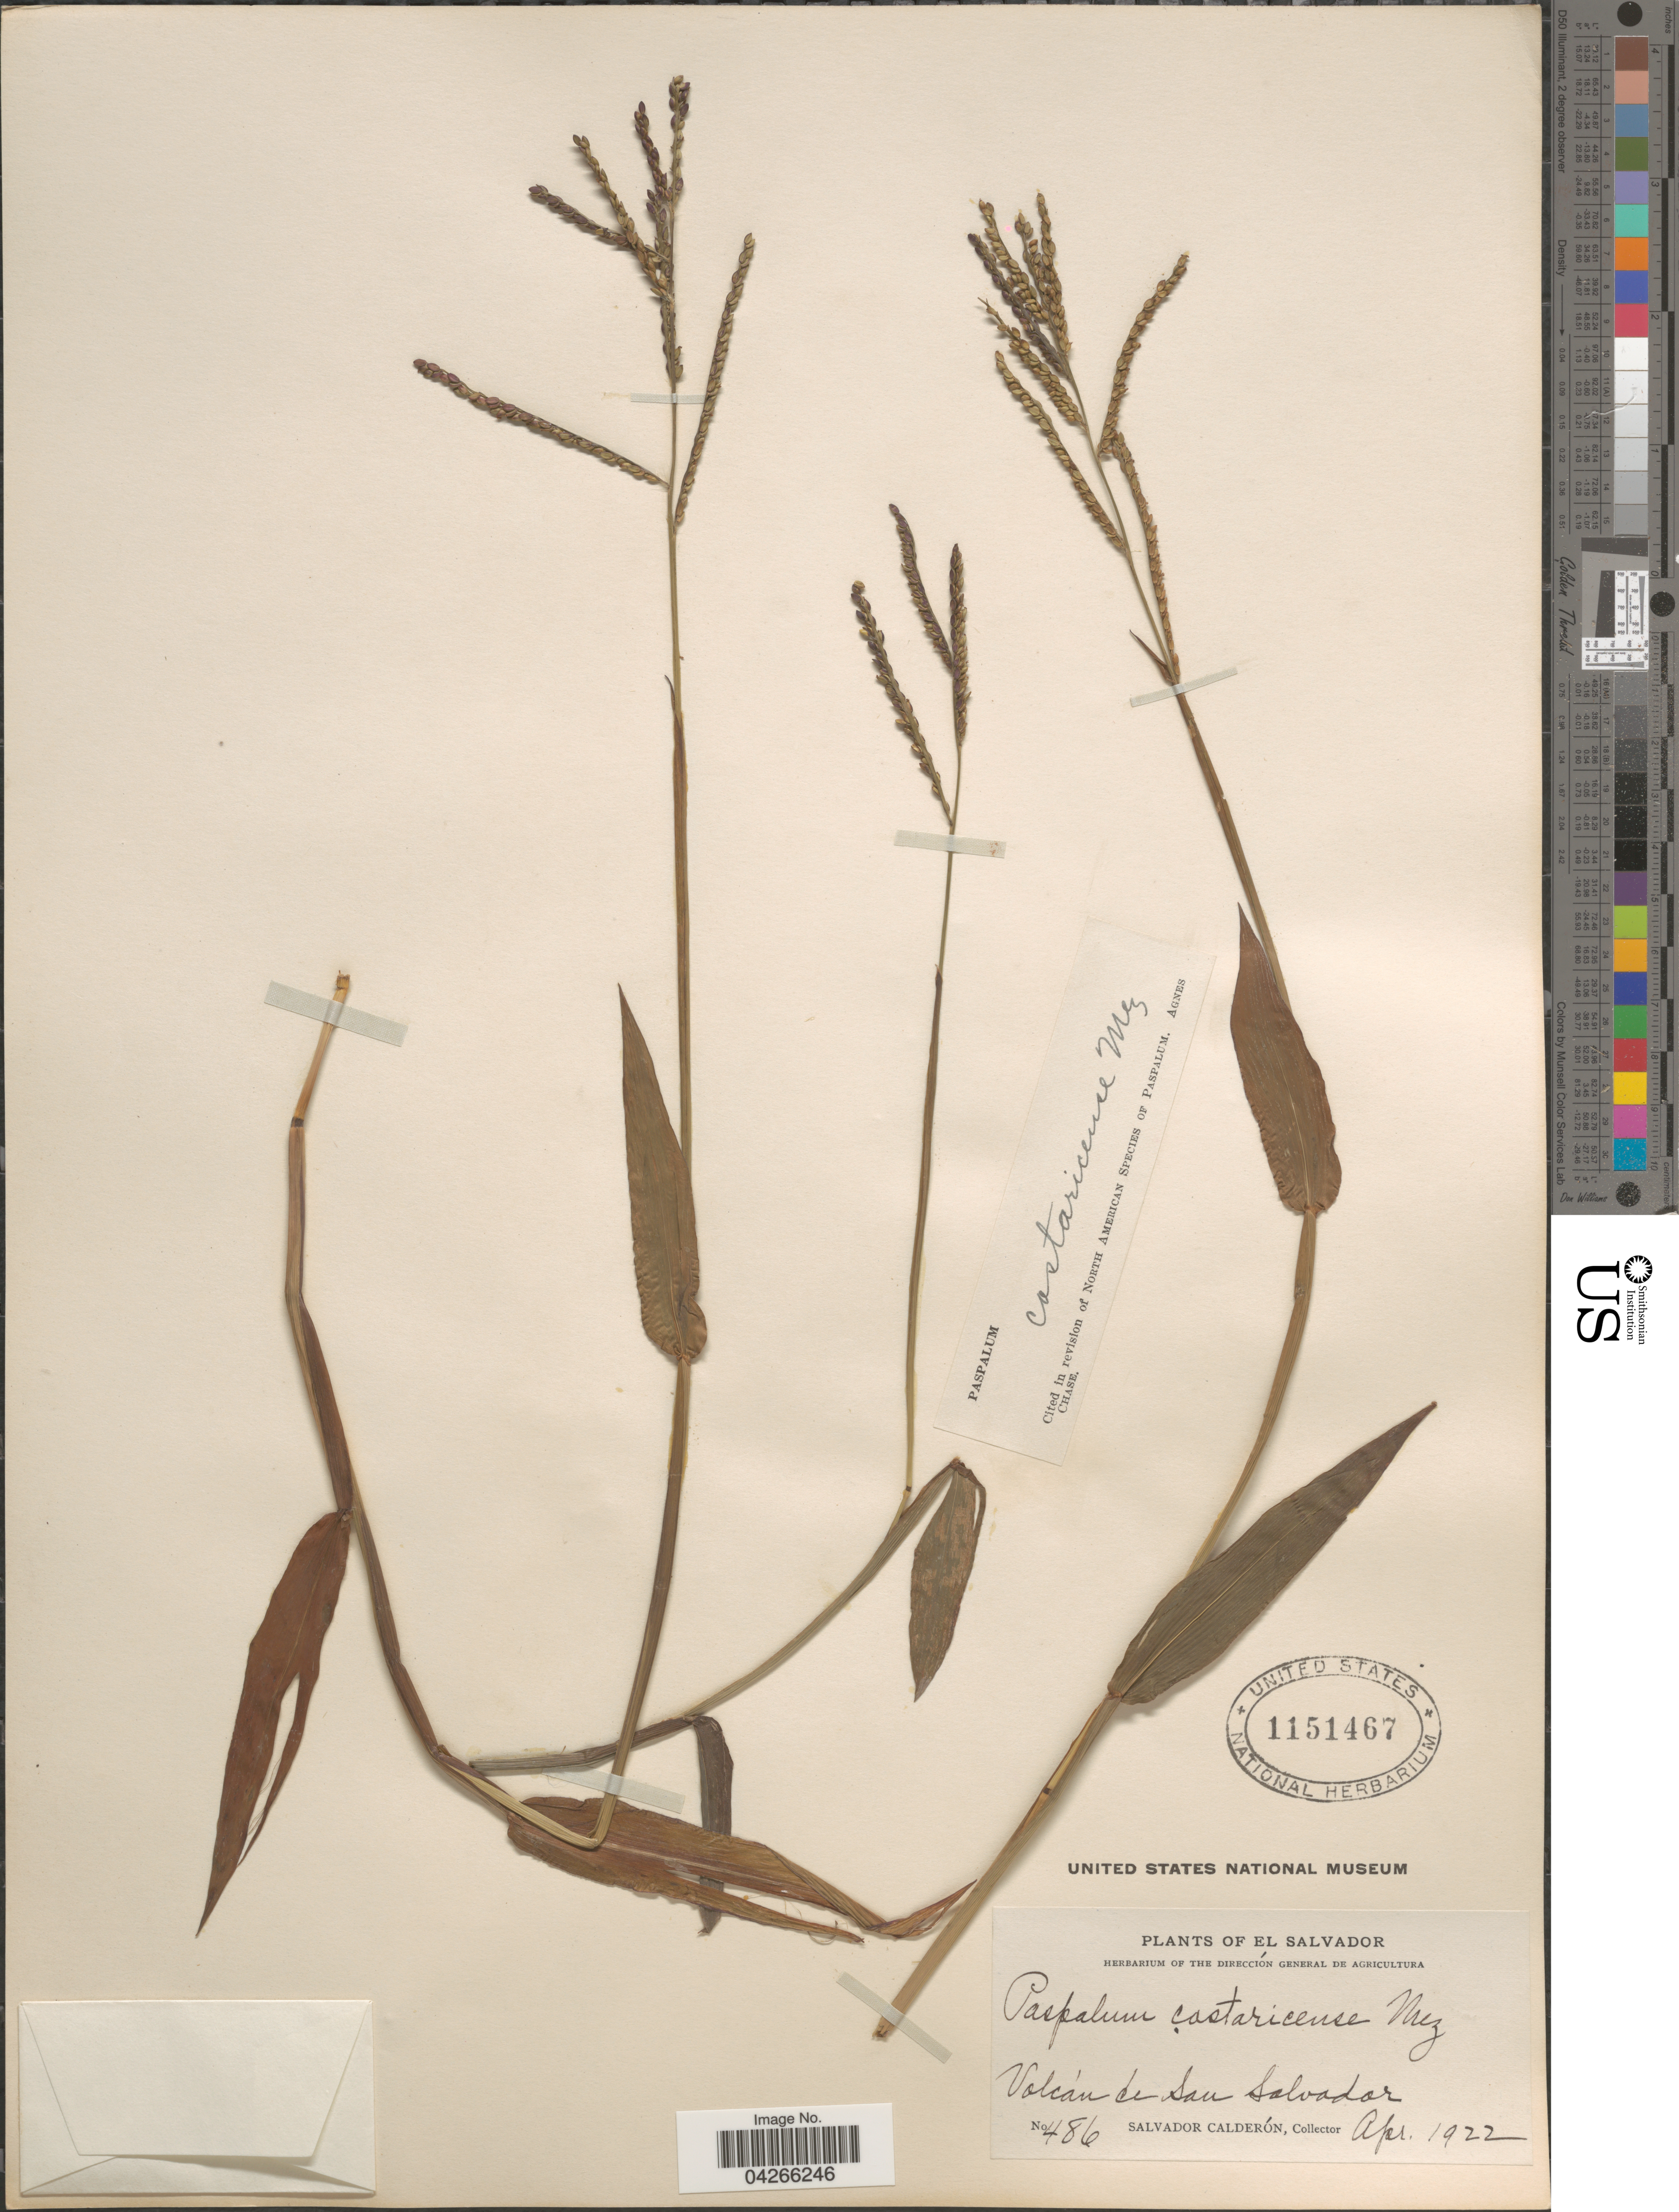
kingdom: Plantae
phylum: Tracheophyta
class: Liliopsida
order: Poales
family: Poaceae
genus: Paspalum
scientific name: Paspalum costaricense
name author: Mez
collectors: S. Calderón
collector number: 486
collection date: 1922-04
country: El Salvador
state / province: San Salvador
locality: Volcán de San Salvador.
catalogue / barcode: US 1151467